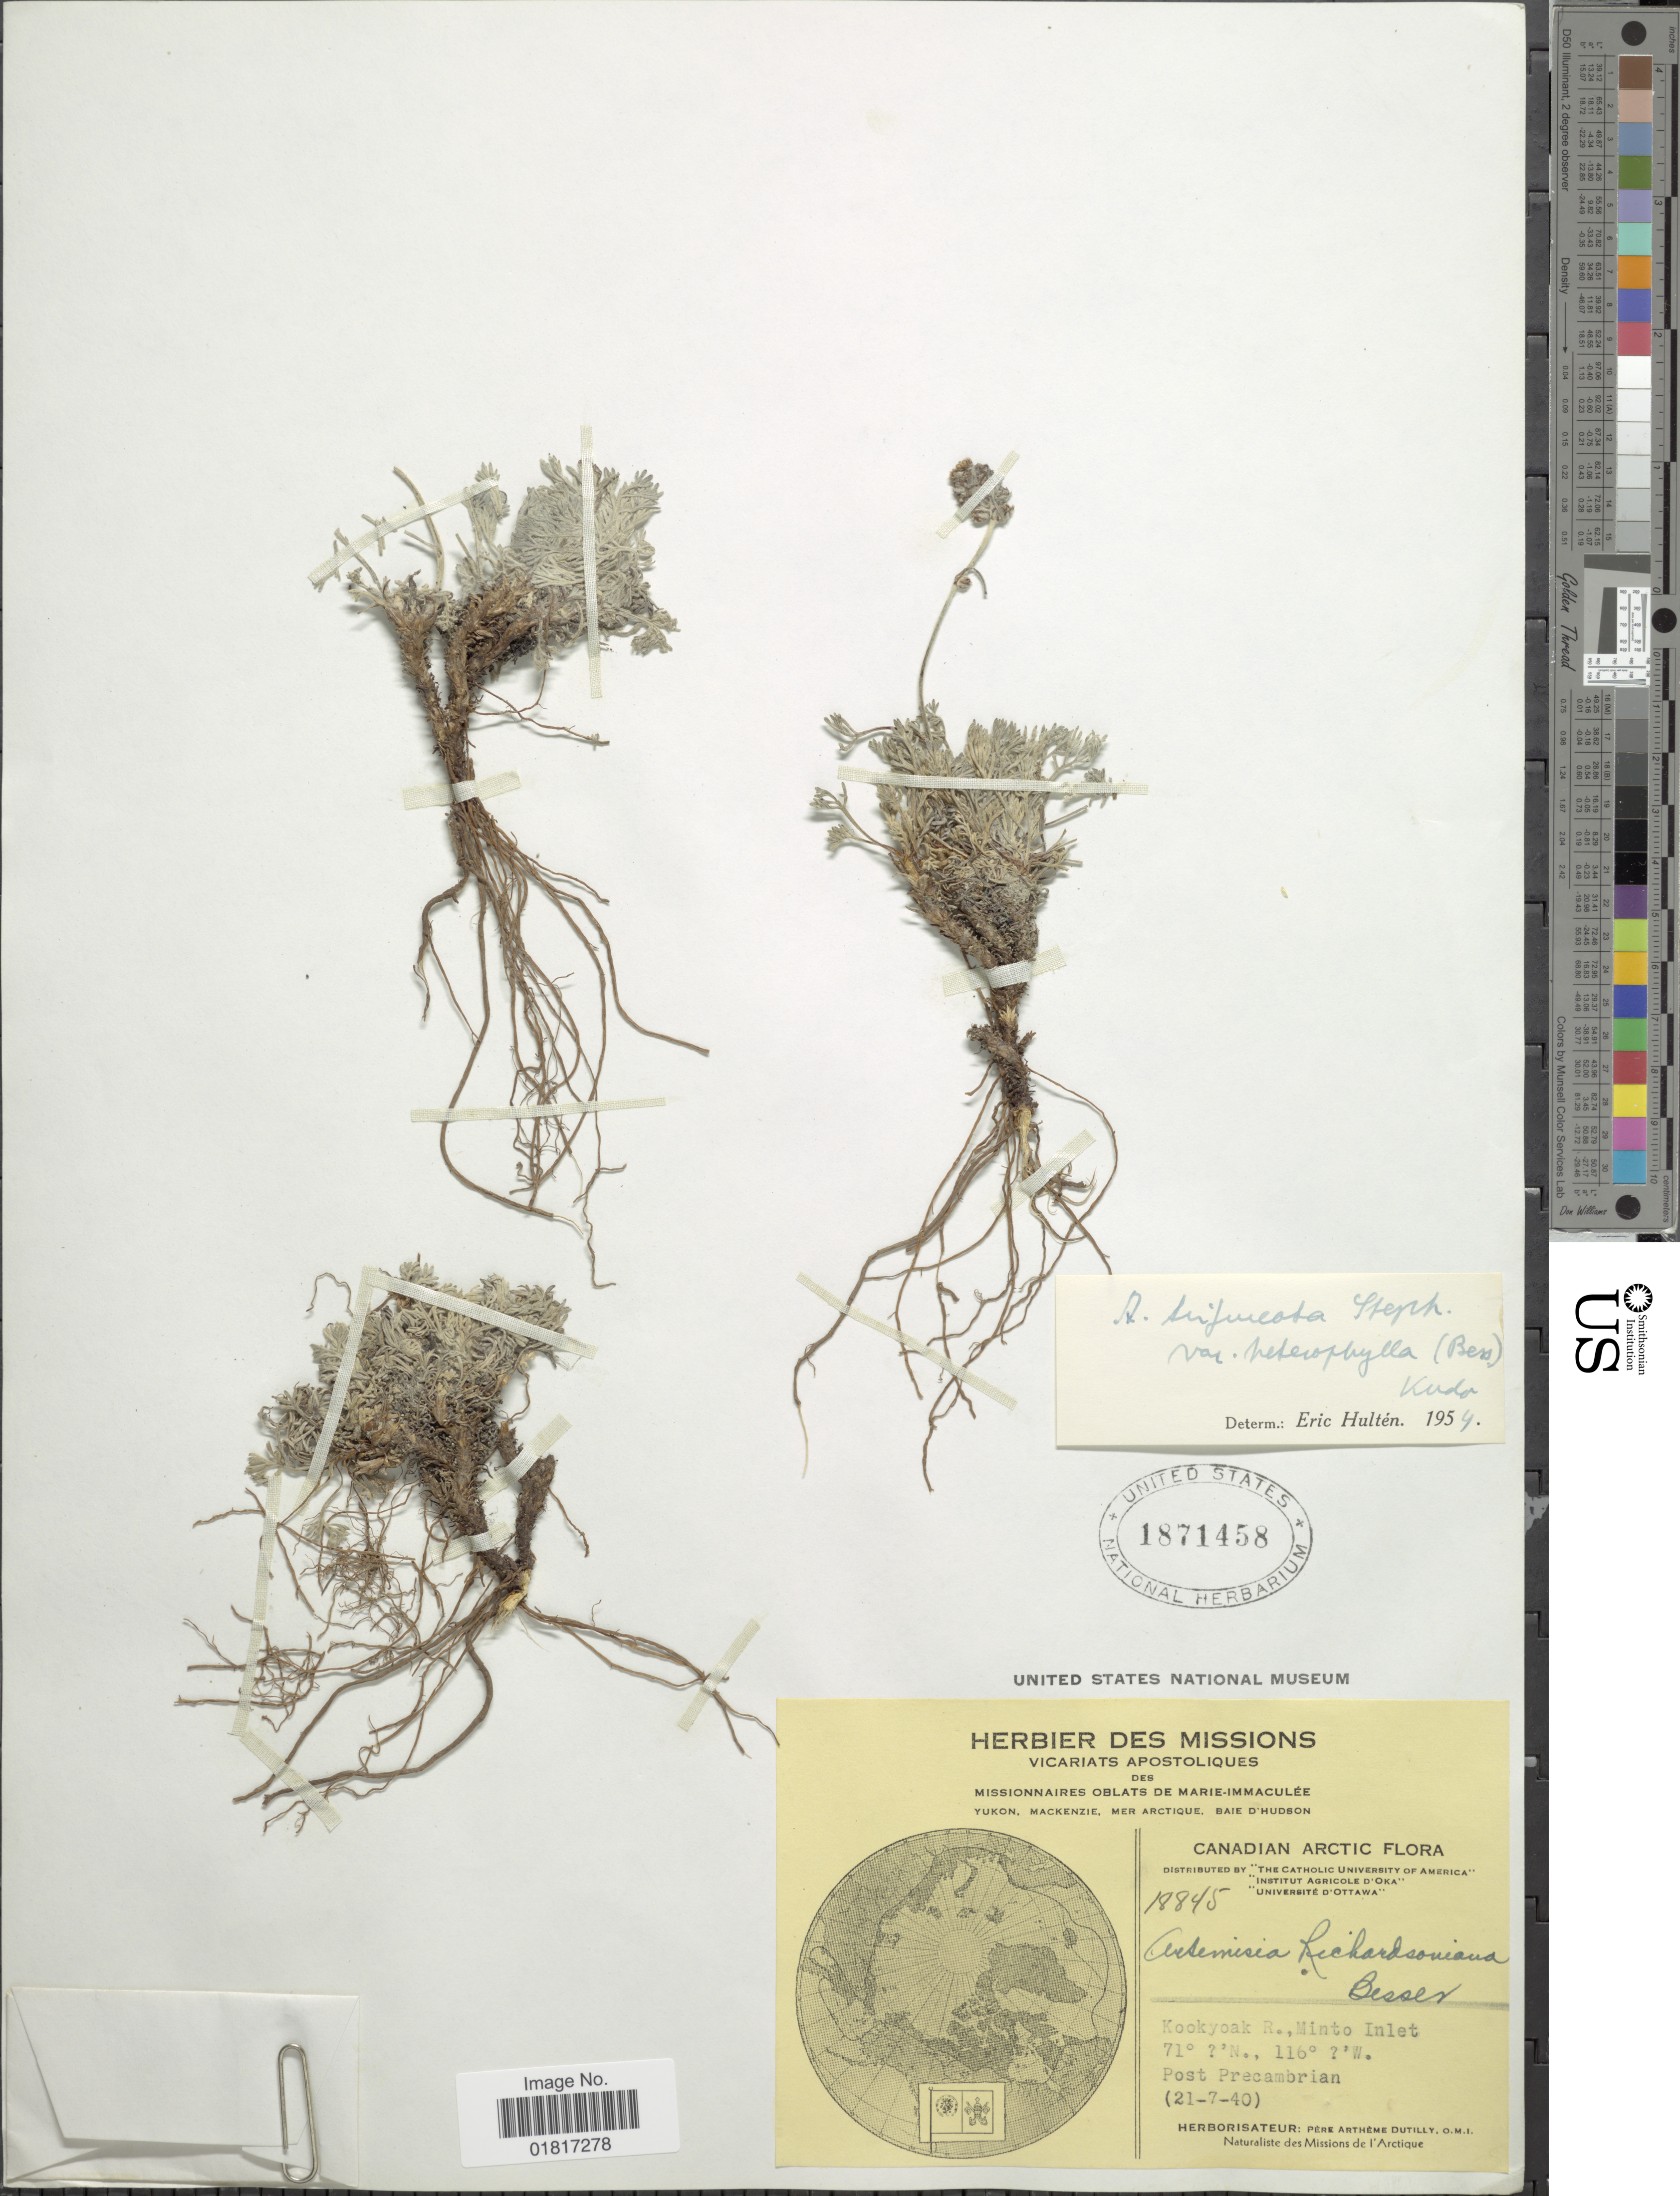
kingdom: Plantae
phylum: Tracheophyta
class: Magnoliopsida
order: Asterales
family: Asteraceae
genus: Artemisia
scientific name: Artemisia trifurcata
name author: Steph. ex Spreng.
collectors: ex Herb. Pêre Arthême Dutilly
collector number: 18845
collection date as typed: Transcribed d/m/y: 21/7/40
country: Canada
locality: Kookyoak R., Minto Inlet, Post Precambrian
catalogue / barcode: US 187458